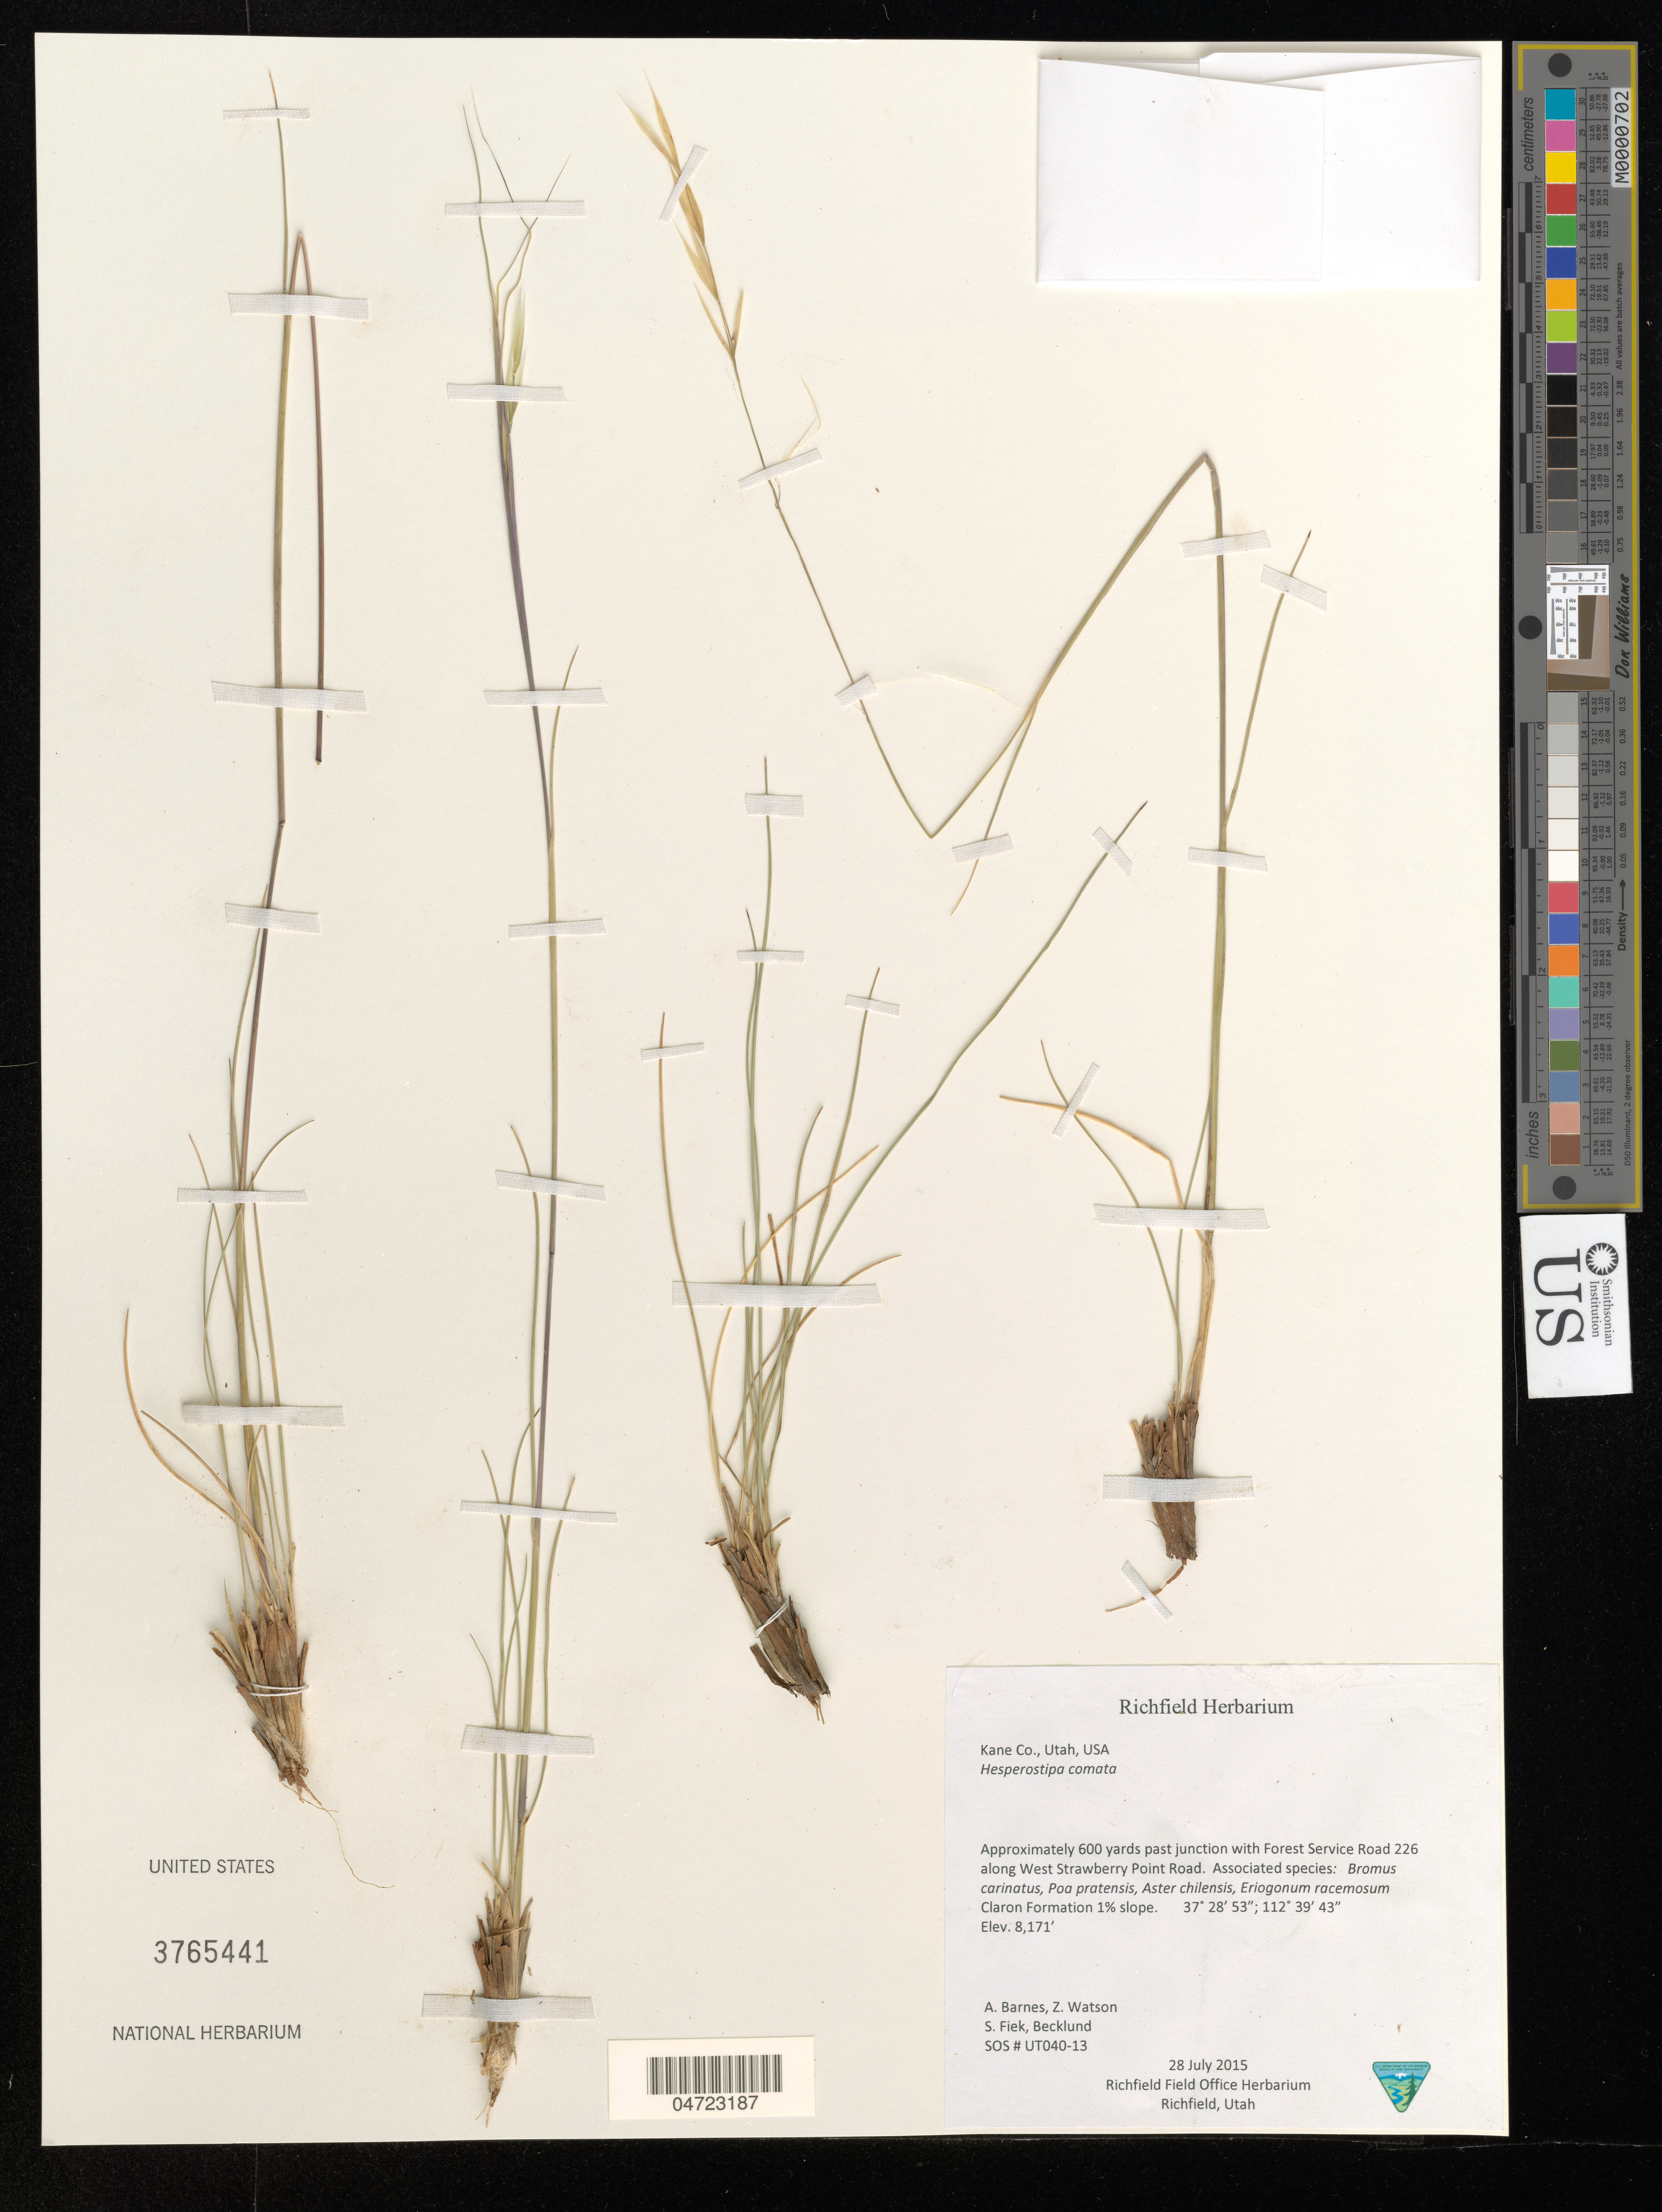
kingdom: Plantae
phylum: Tracheophyta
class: Liliopsida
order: Poales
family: Poaceae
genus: Hesperostipa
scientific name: Hesperostipa comata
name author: (Trin. & Rupr.) Barkworth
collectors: A. Barnes, Z. Watson, S. Fiek & -. Becklund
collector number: UT040-13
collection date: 2015-07-28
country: United States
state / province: Utah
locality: Kane Co. Approximately 600 yards past junction with Forest Service Road 226 along West Strawberry Point Road.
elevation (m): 2491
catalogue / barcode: US 3765441